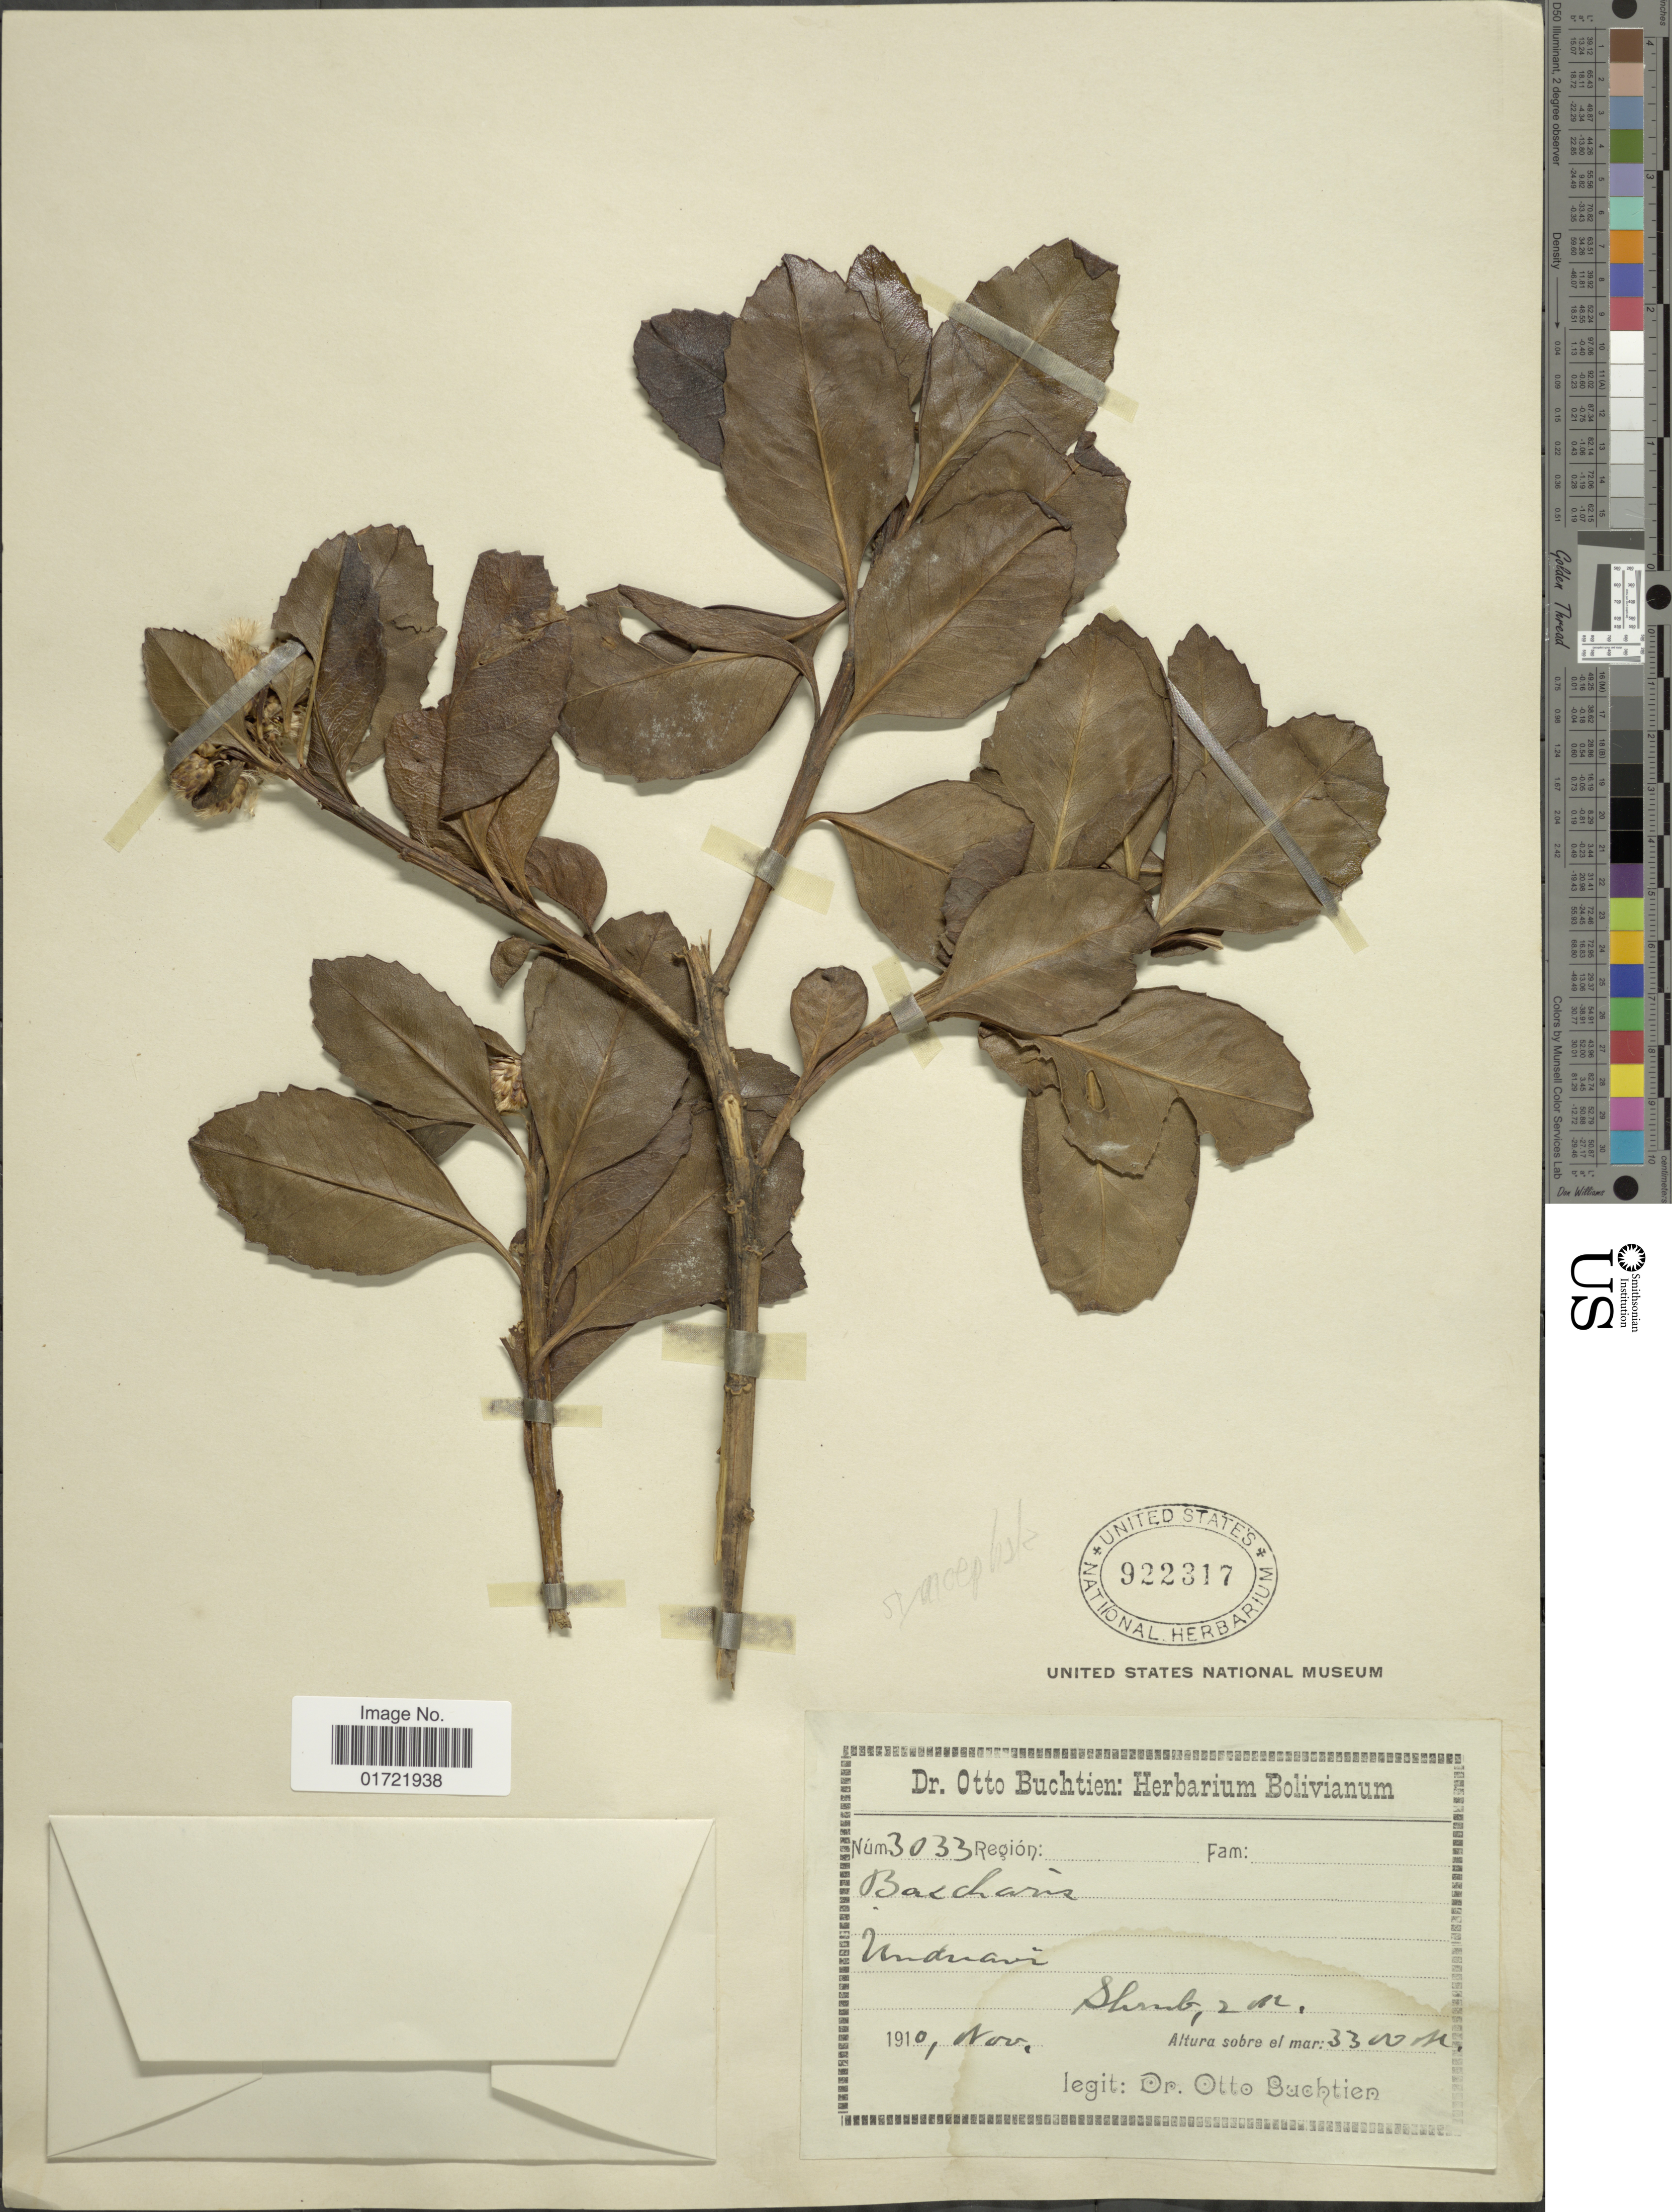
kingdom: Plantae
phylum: Tracheophyta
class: Magnoliopsida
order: Asterales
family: Asteraceae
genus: Baccharis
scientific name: Baccharis buchtienii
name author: H. Rob.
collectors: O. Buchtien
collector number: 3033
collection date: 1910-11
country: Bolivia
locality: Unduavi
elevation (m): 3300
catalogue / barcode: US 922317